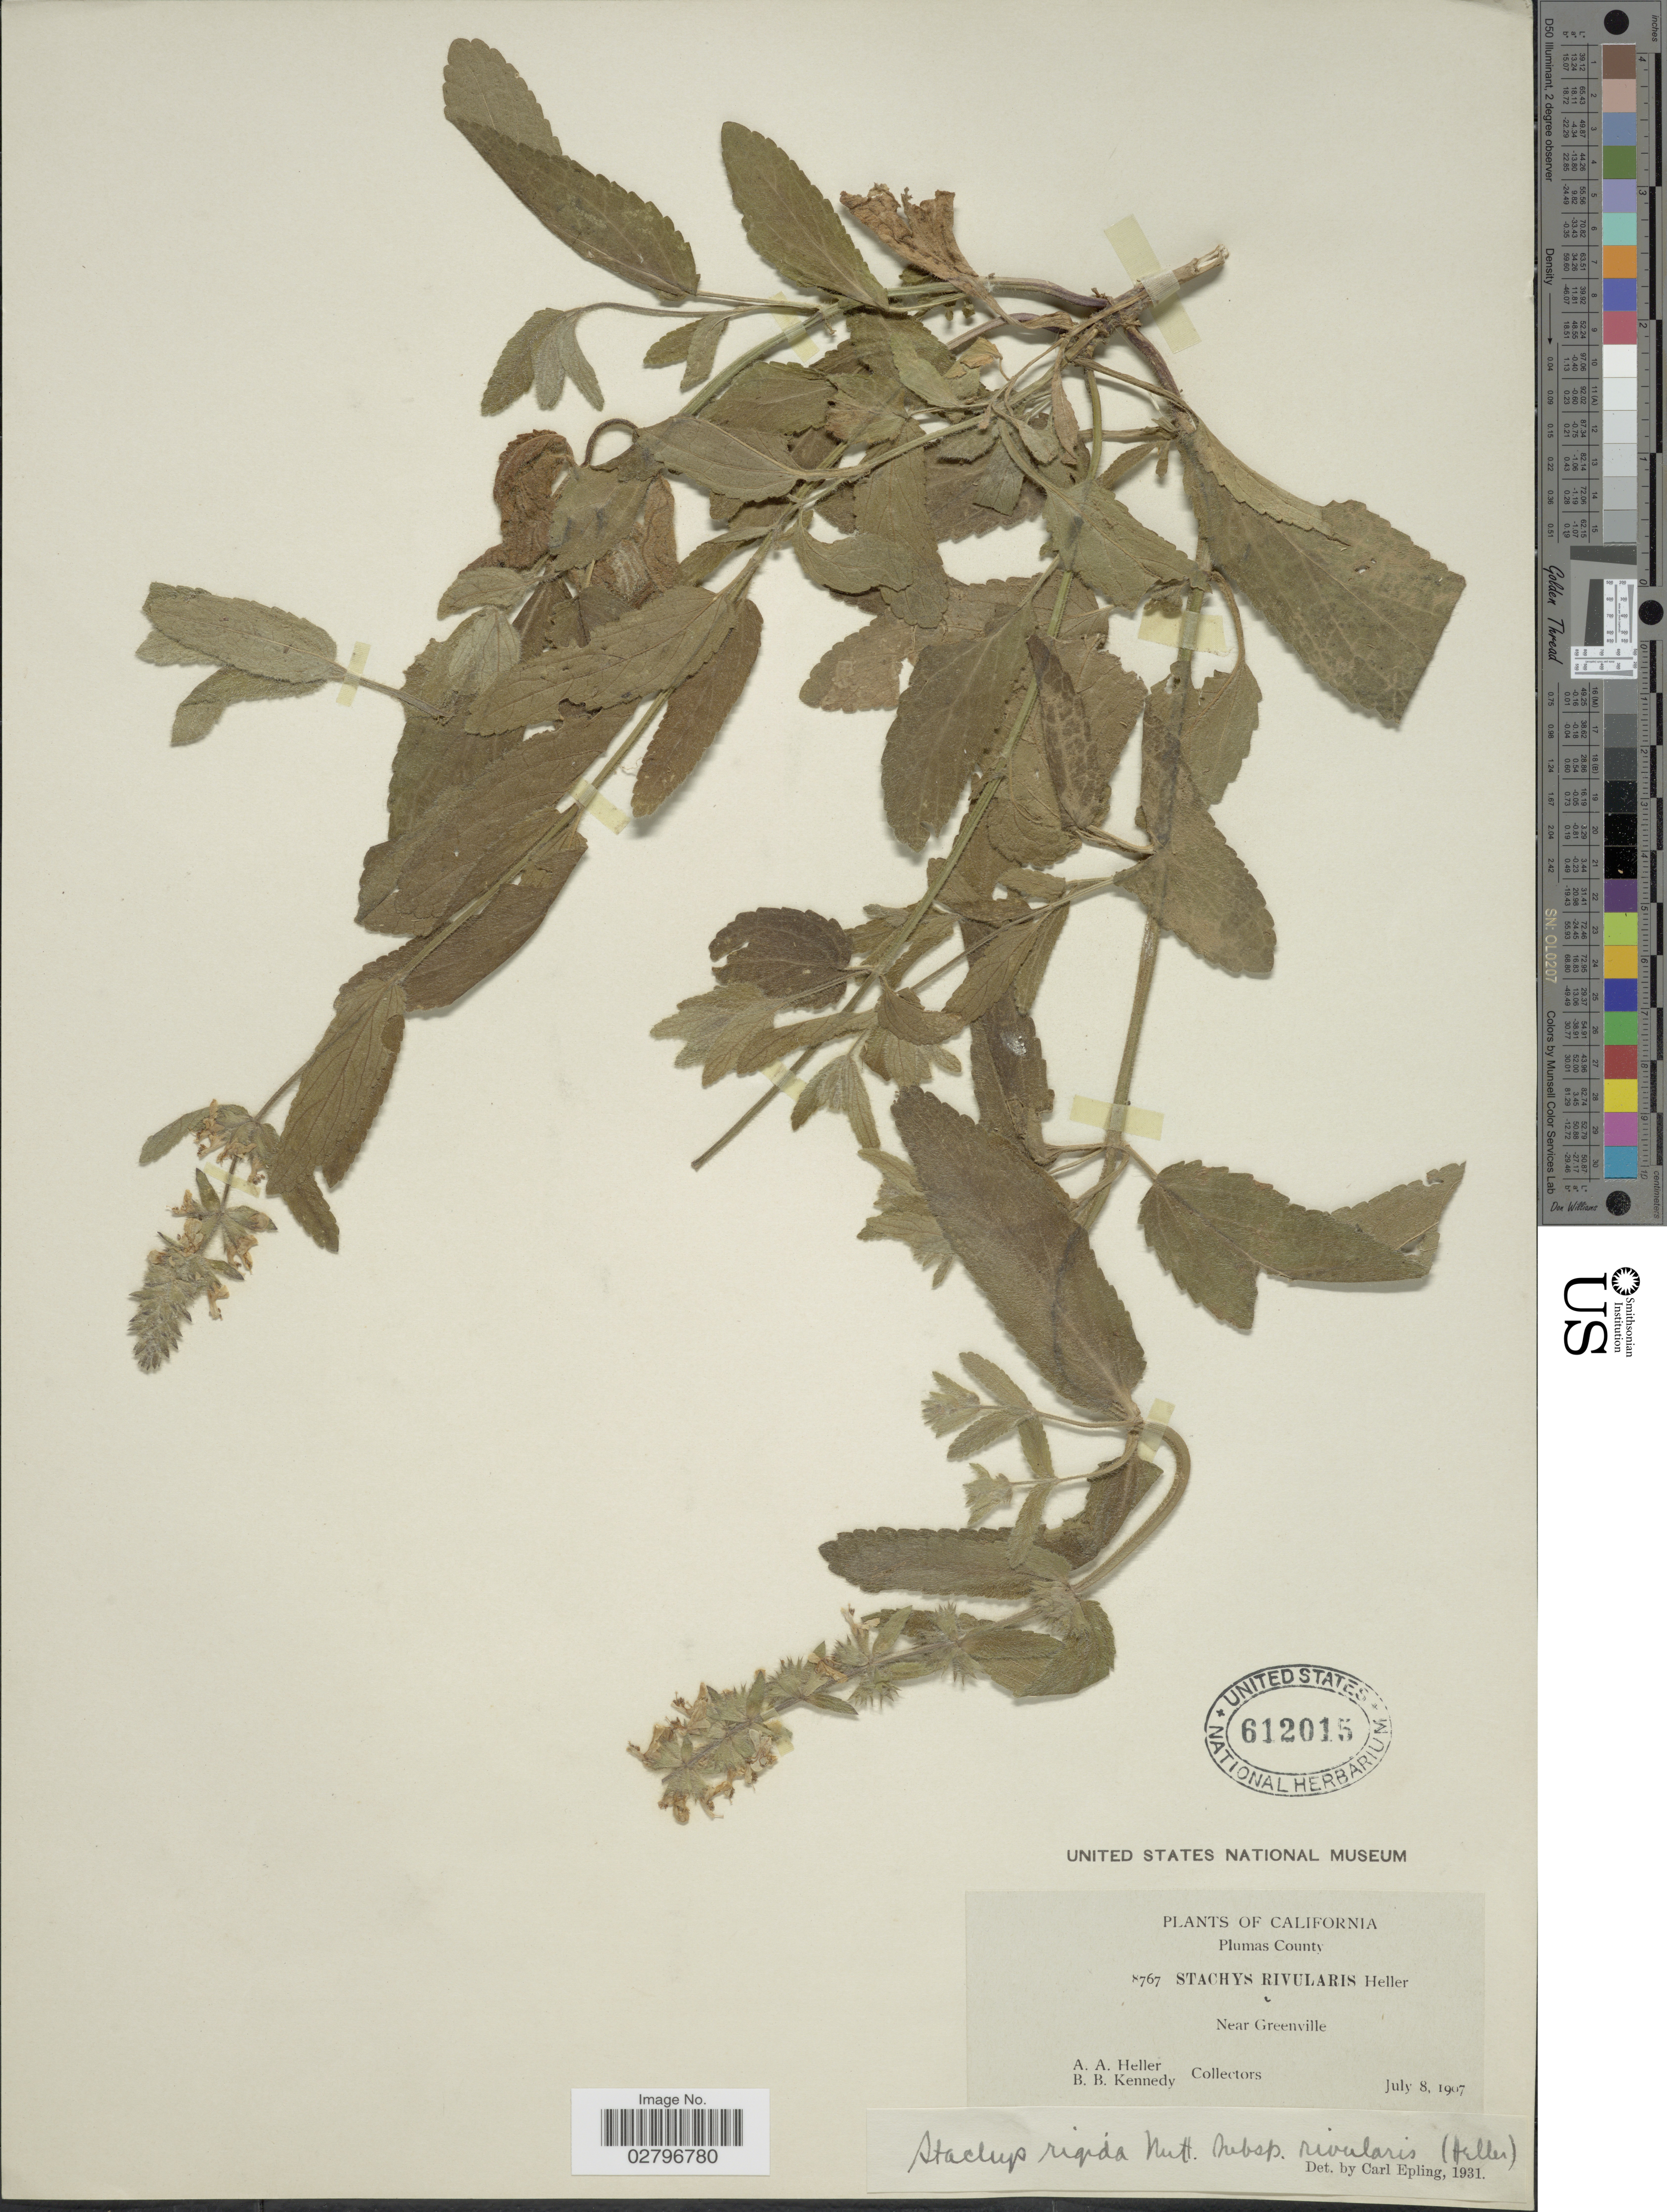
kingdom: Plantae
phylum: Tracheophyta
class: Magnoliopsida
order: Lamiales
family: Lamiaceae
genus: Stachys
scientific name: Stachys rigida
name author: Nutt. ex Benth.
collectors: A. A. Heller & B. Kennedy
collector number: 8767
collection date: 1907-07-08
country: United States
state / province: California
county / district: Plumas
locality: Plumas County, Near Greenville.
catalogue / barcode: US 612015